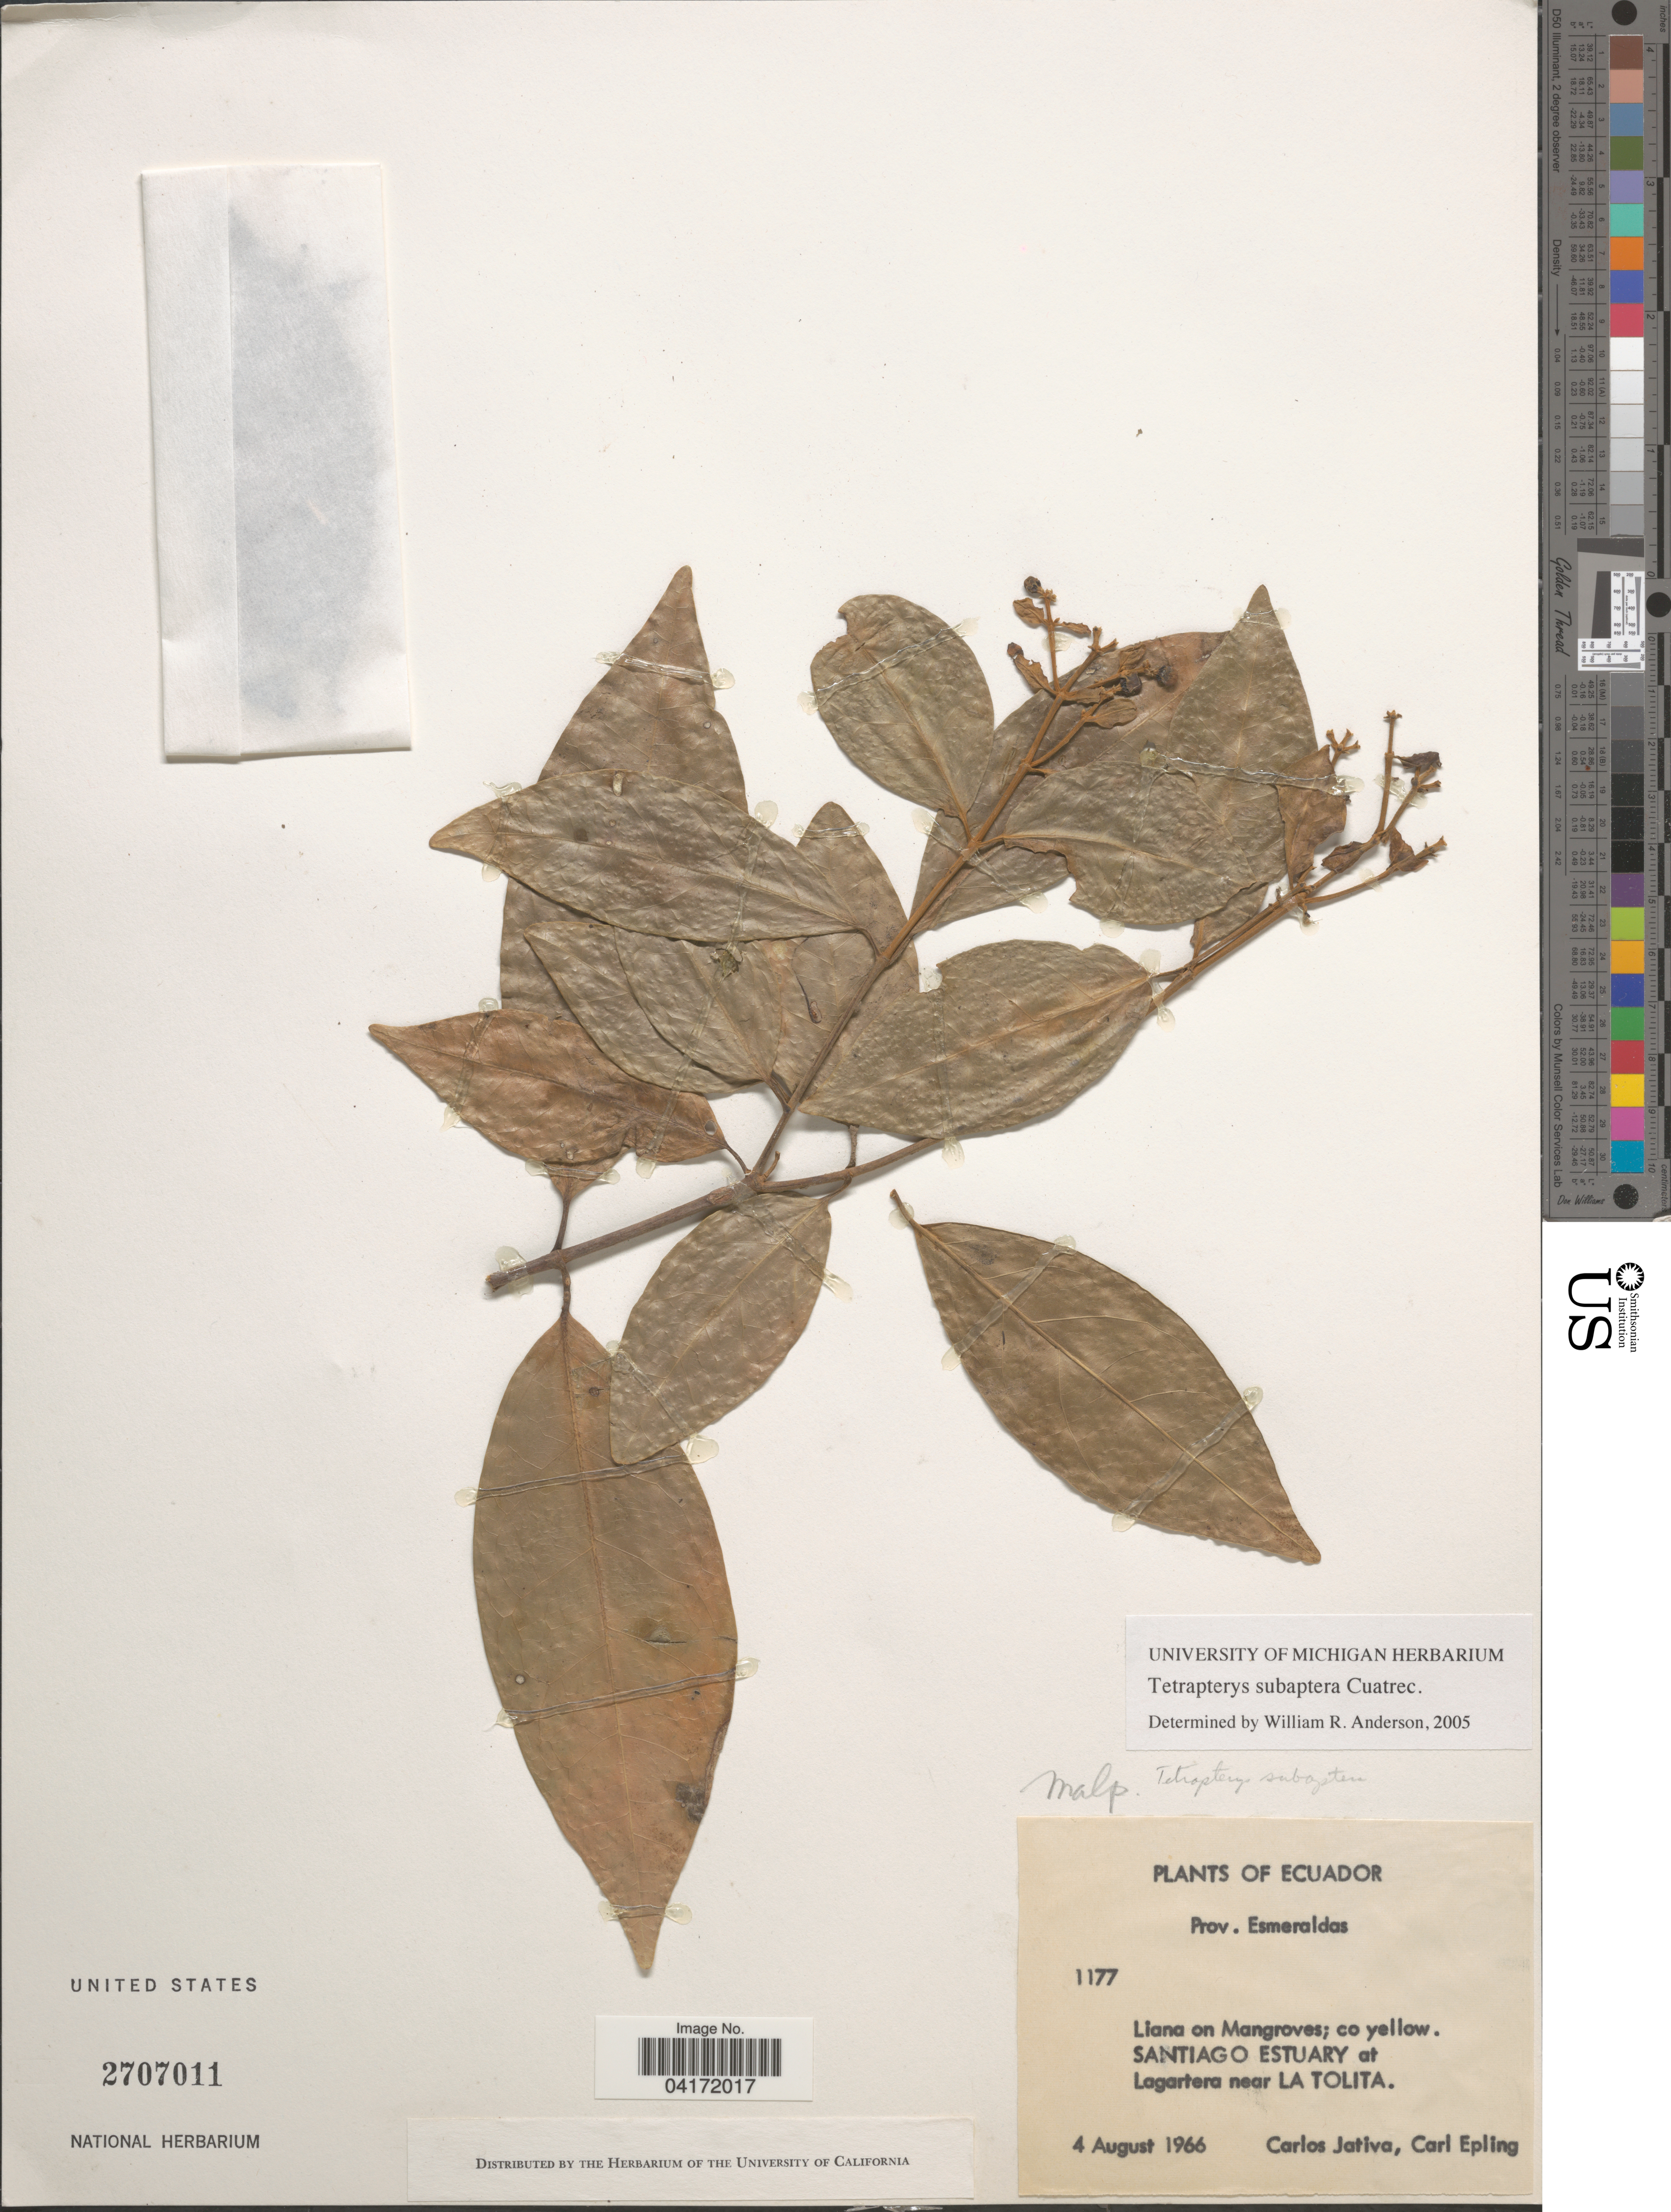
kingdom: Plantae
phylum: Tracheophyta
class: Magnoliopsida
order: Malpighiales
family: Malpighiaceae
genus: Tetrapterys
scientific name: Tetrapterys subaptera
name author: Cuatrec.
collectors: C. D. Játiva & C. C. Epling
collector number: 1177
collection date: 1966-08-04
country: Ecuador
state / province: Esmeraldas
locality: Santiago Estuary at Lagartera near La Tolita.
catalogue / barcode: US 2707011